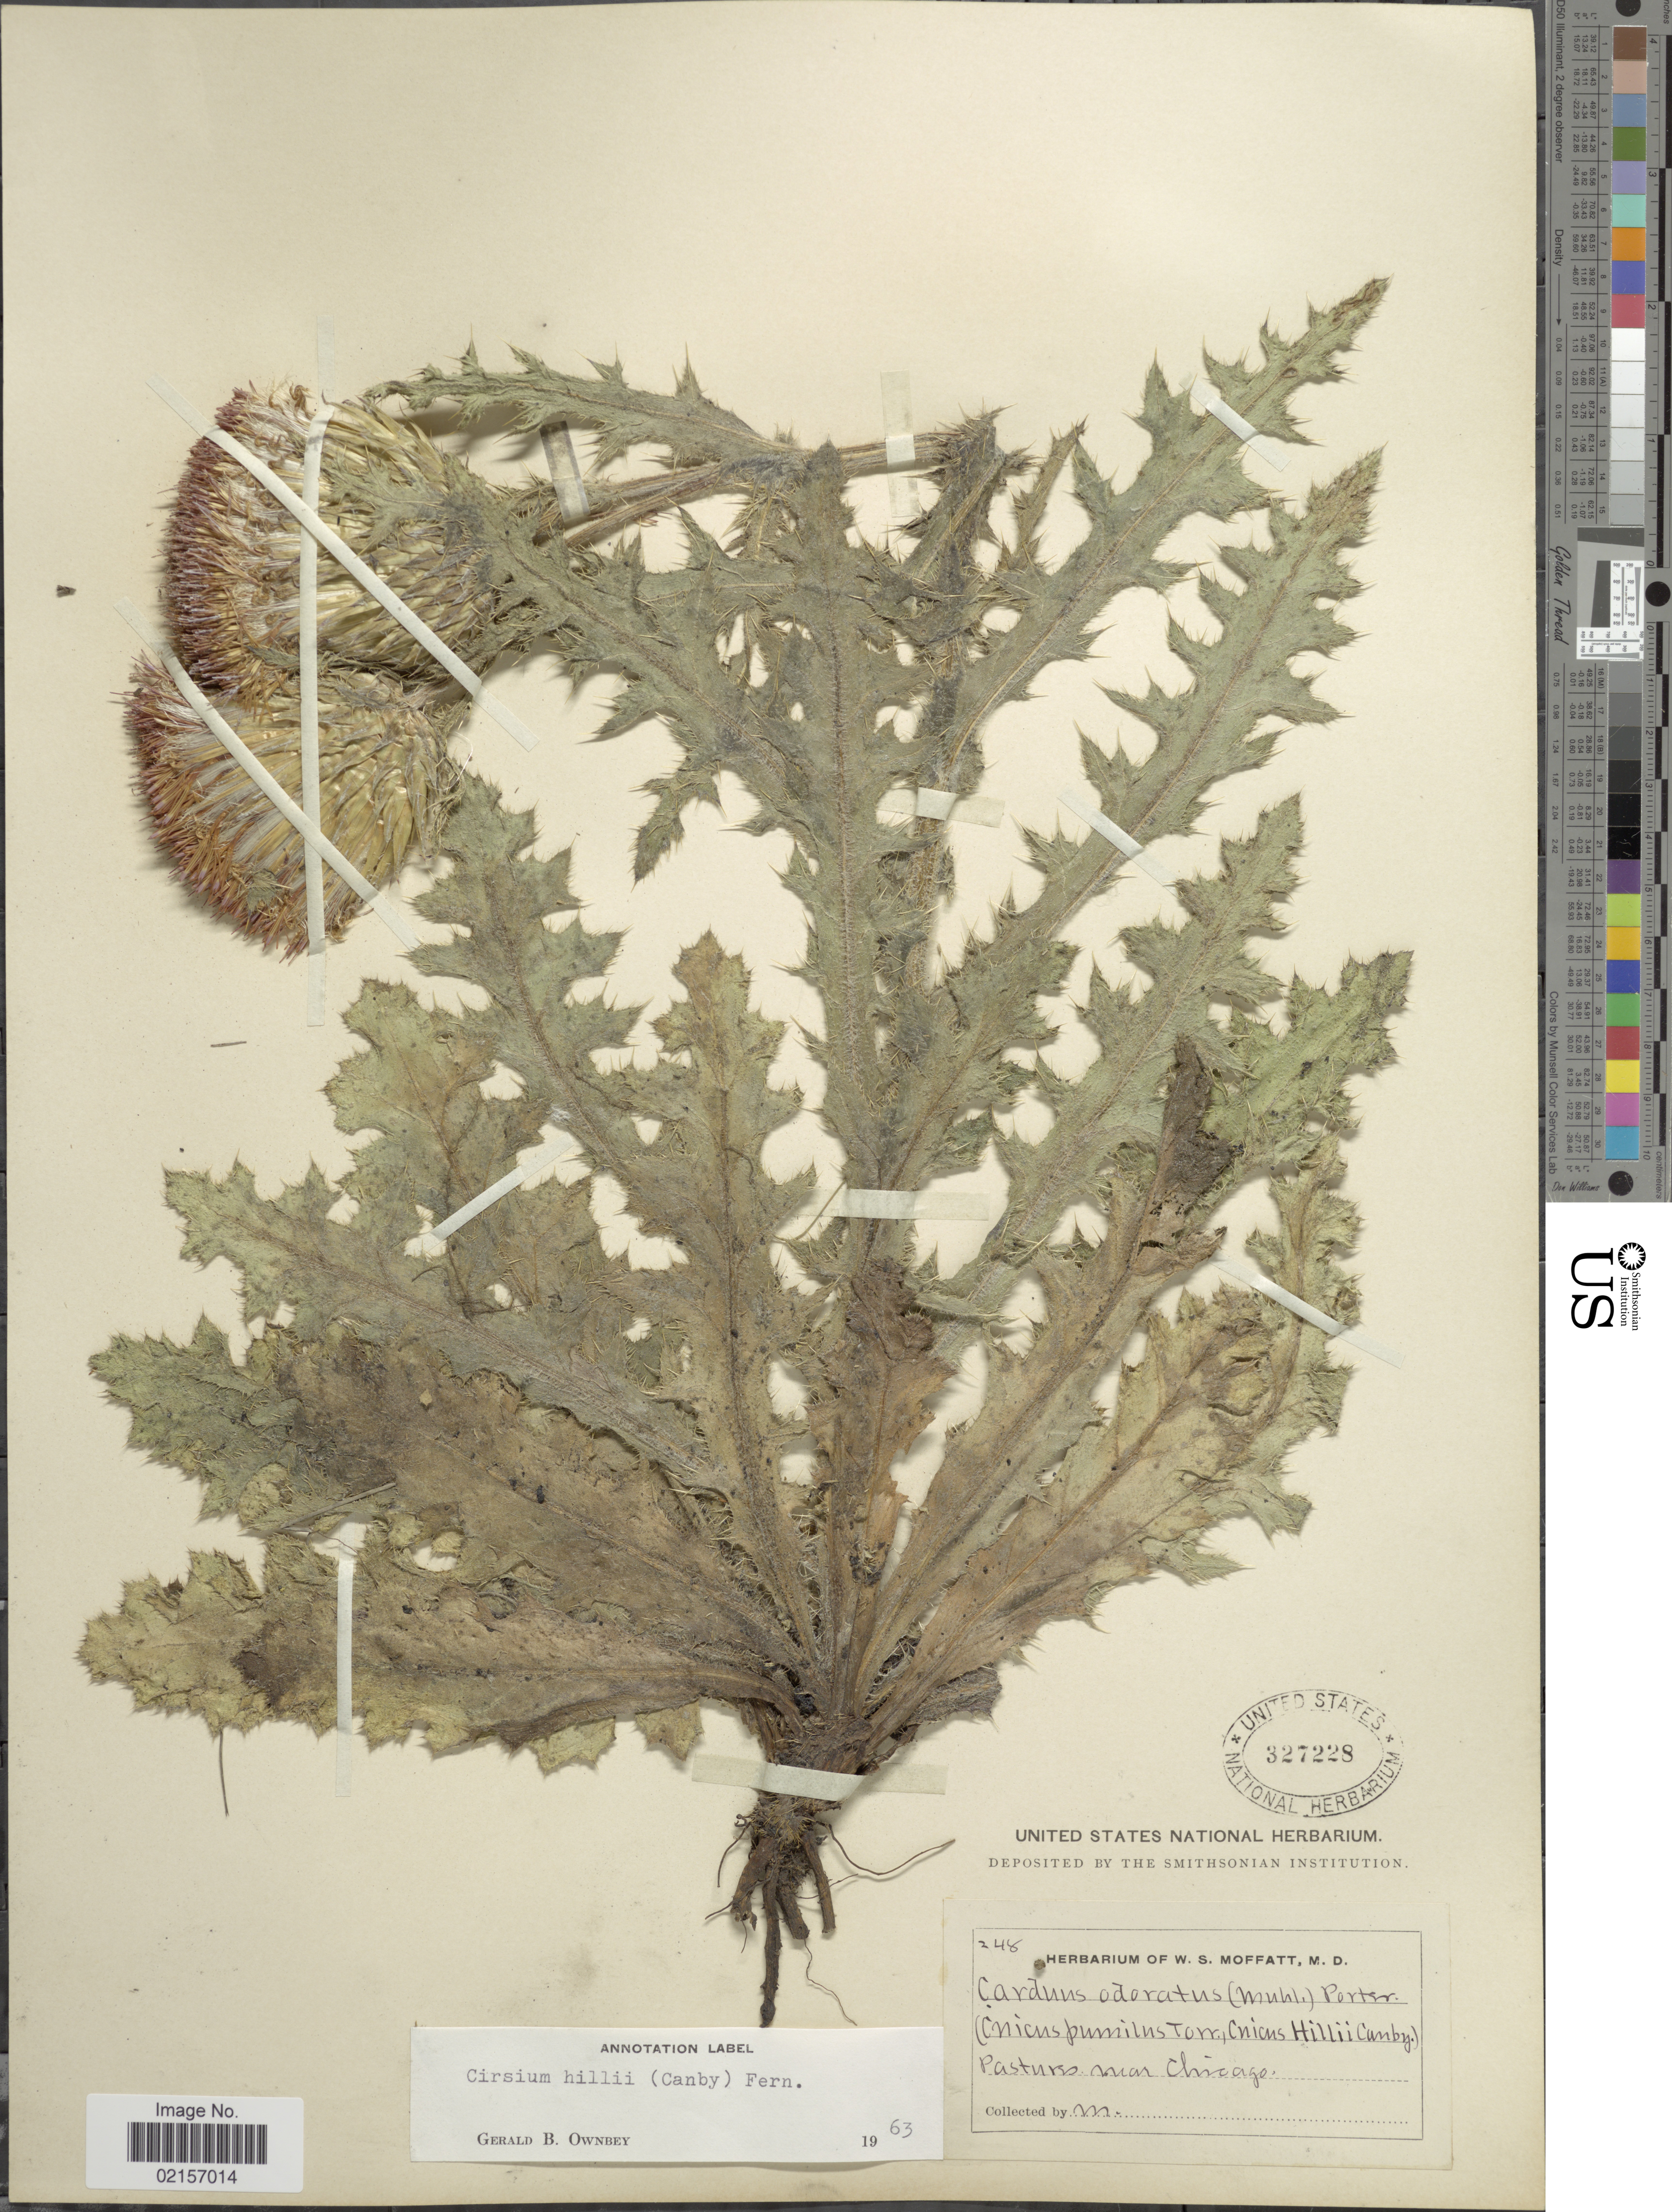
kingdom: Plantae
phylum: Tracheophyta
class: Magnoliopsida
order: Asterales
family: Asteraceae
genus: Cirsium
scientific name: Cirsium pumilum var. hillii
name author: (Canby) B. Boivin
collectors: W. Moffatt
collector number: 248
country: United States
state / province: Illinois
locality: Pastures near Chicago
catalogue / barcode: US 327228